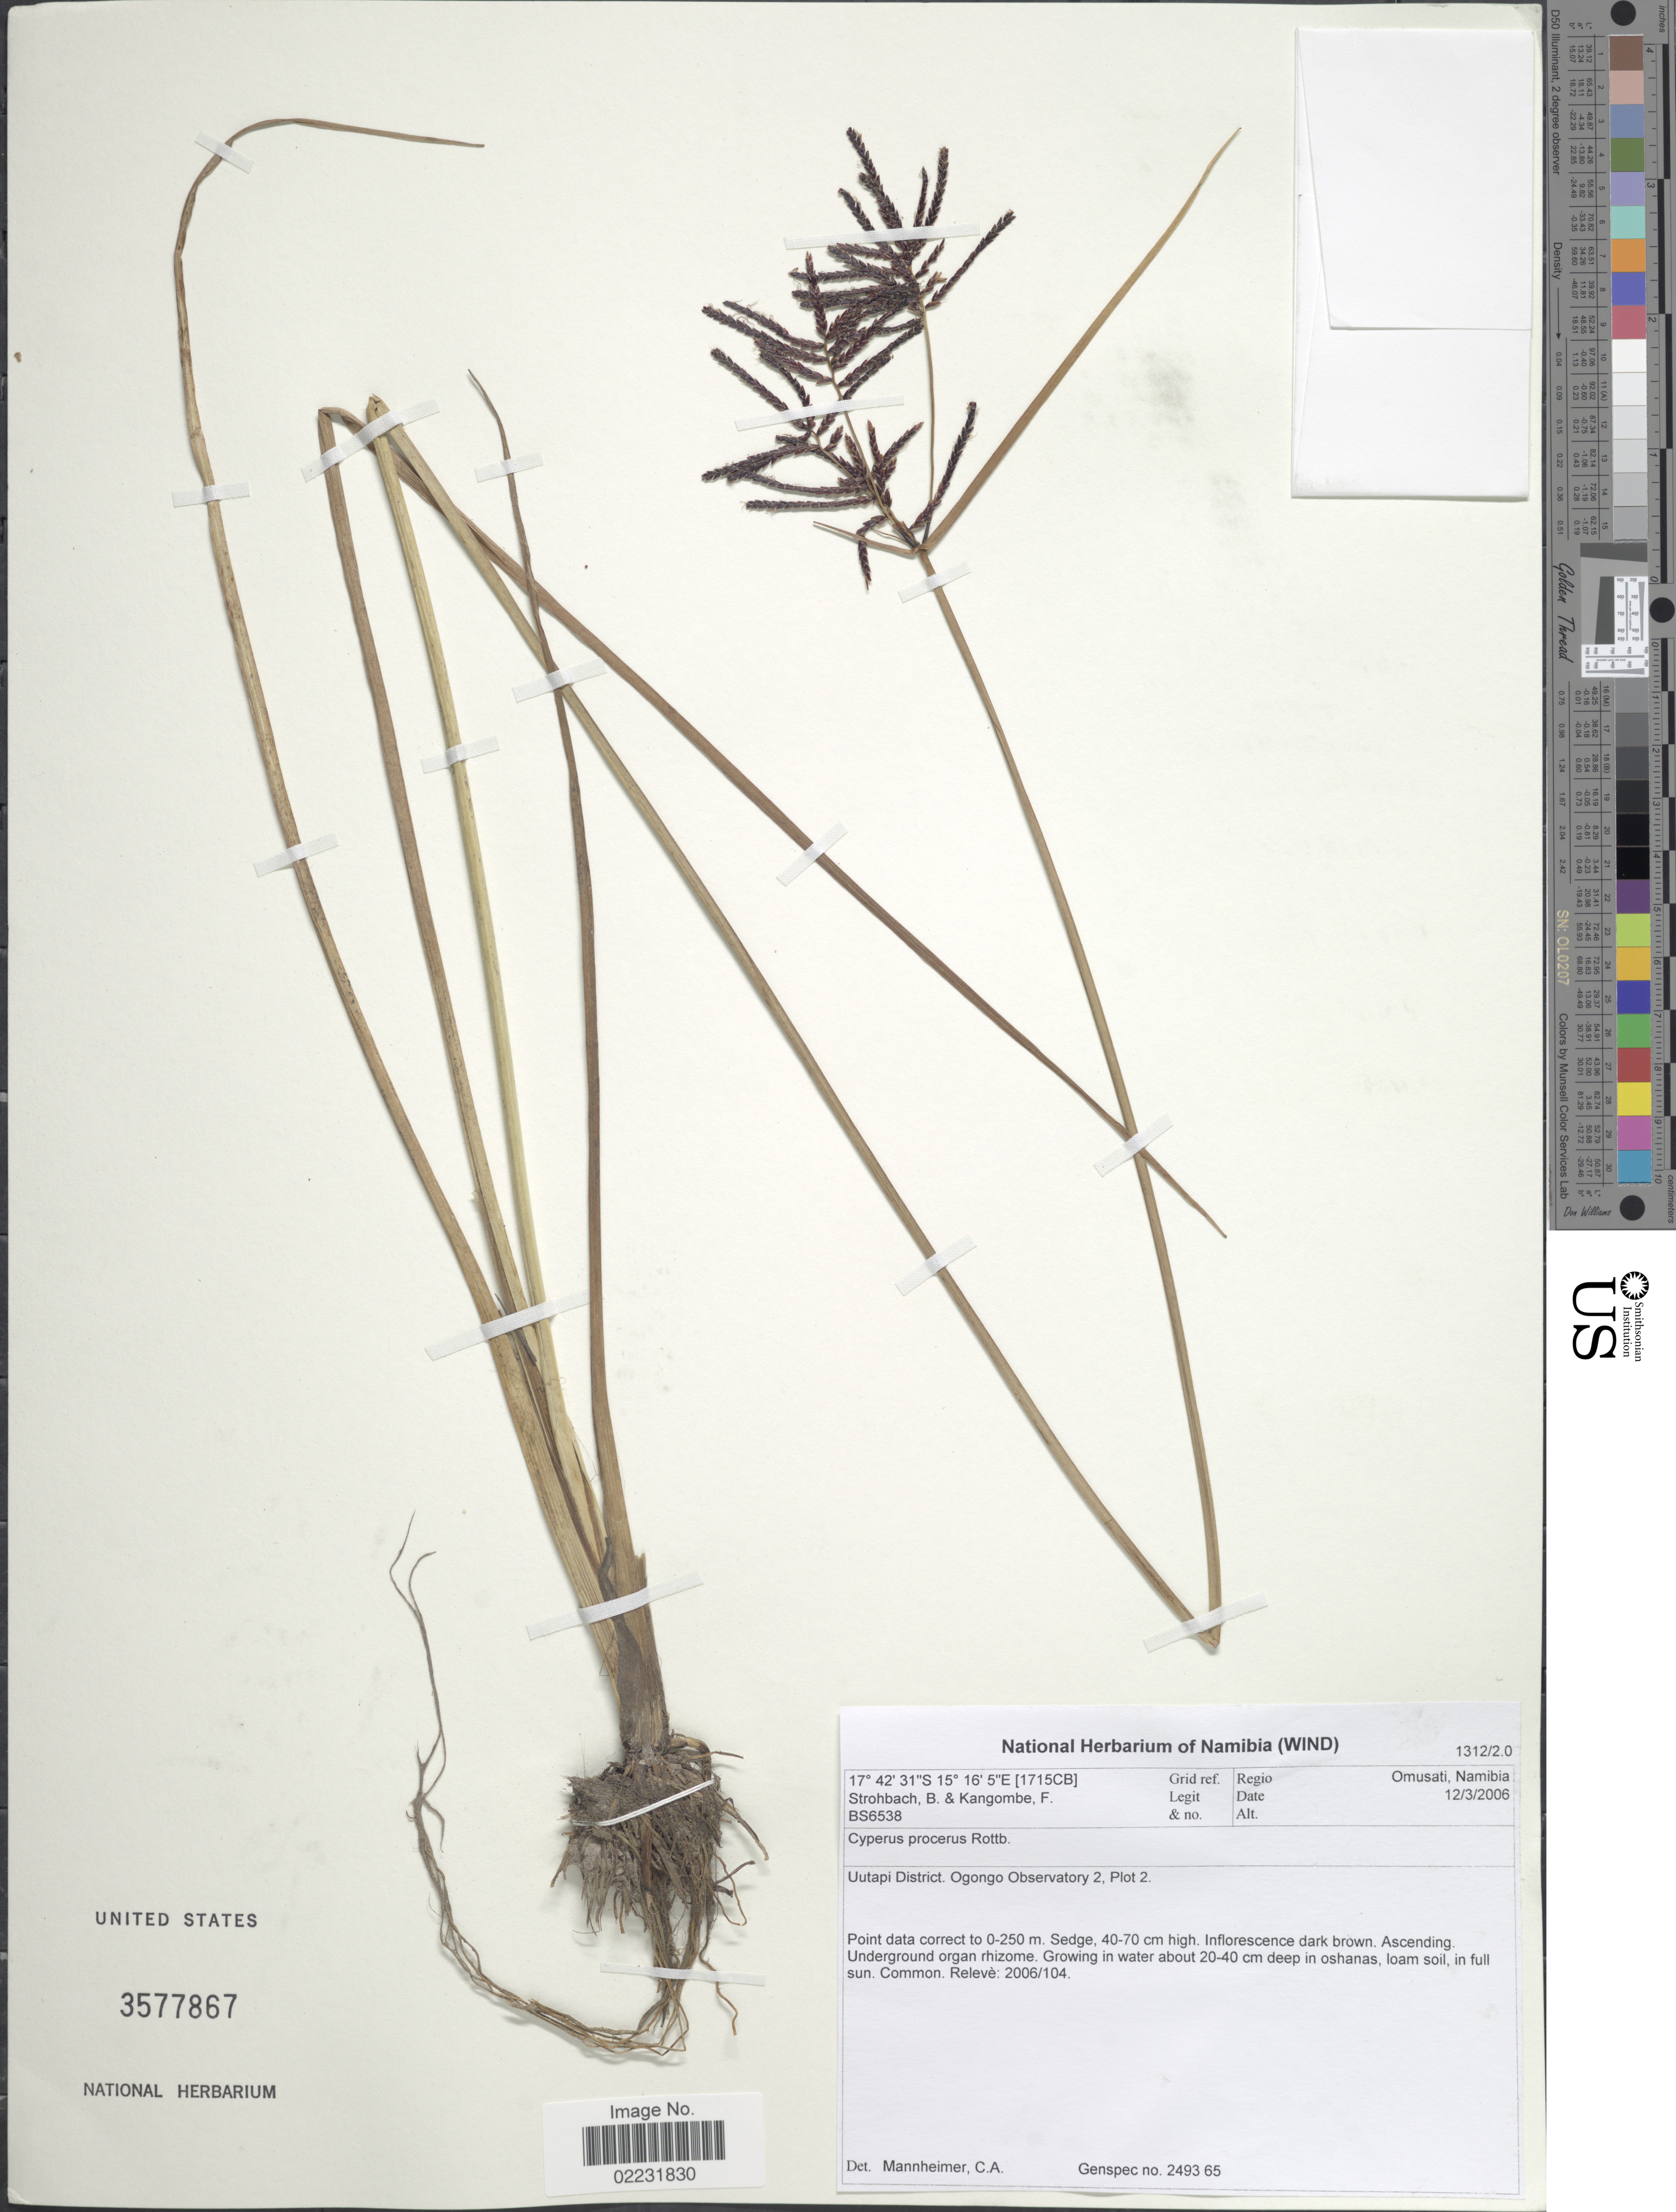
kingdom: Plantae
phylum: Tracheophyta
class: Liliopsida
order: Poales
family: Cyperaceae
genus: Cyperus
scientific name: Cyperus procerus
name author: Rottb.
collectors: B. Strohbach & F. Kangombe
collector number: BS6538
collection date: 2006-03-12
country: Namibia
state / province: Omusati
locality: Regio Omusati, Namibia, Grid ref. [1715CB], Uutapi District, Ogongo Observatory 2, Plot 2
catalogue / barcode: US 3577867